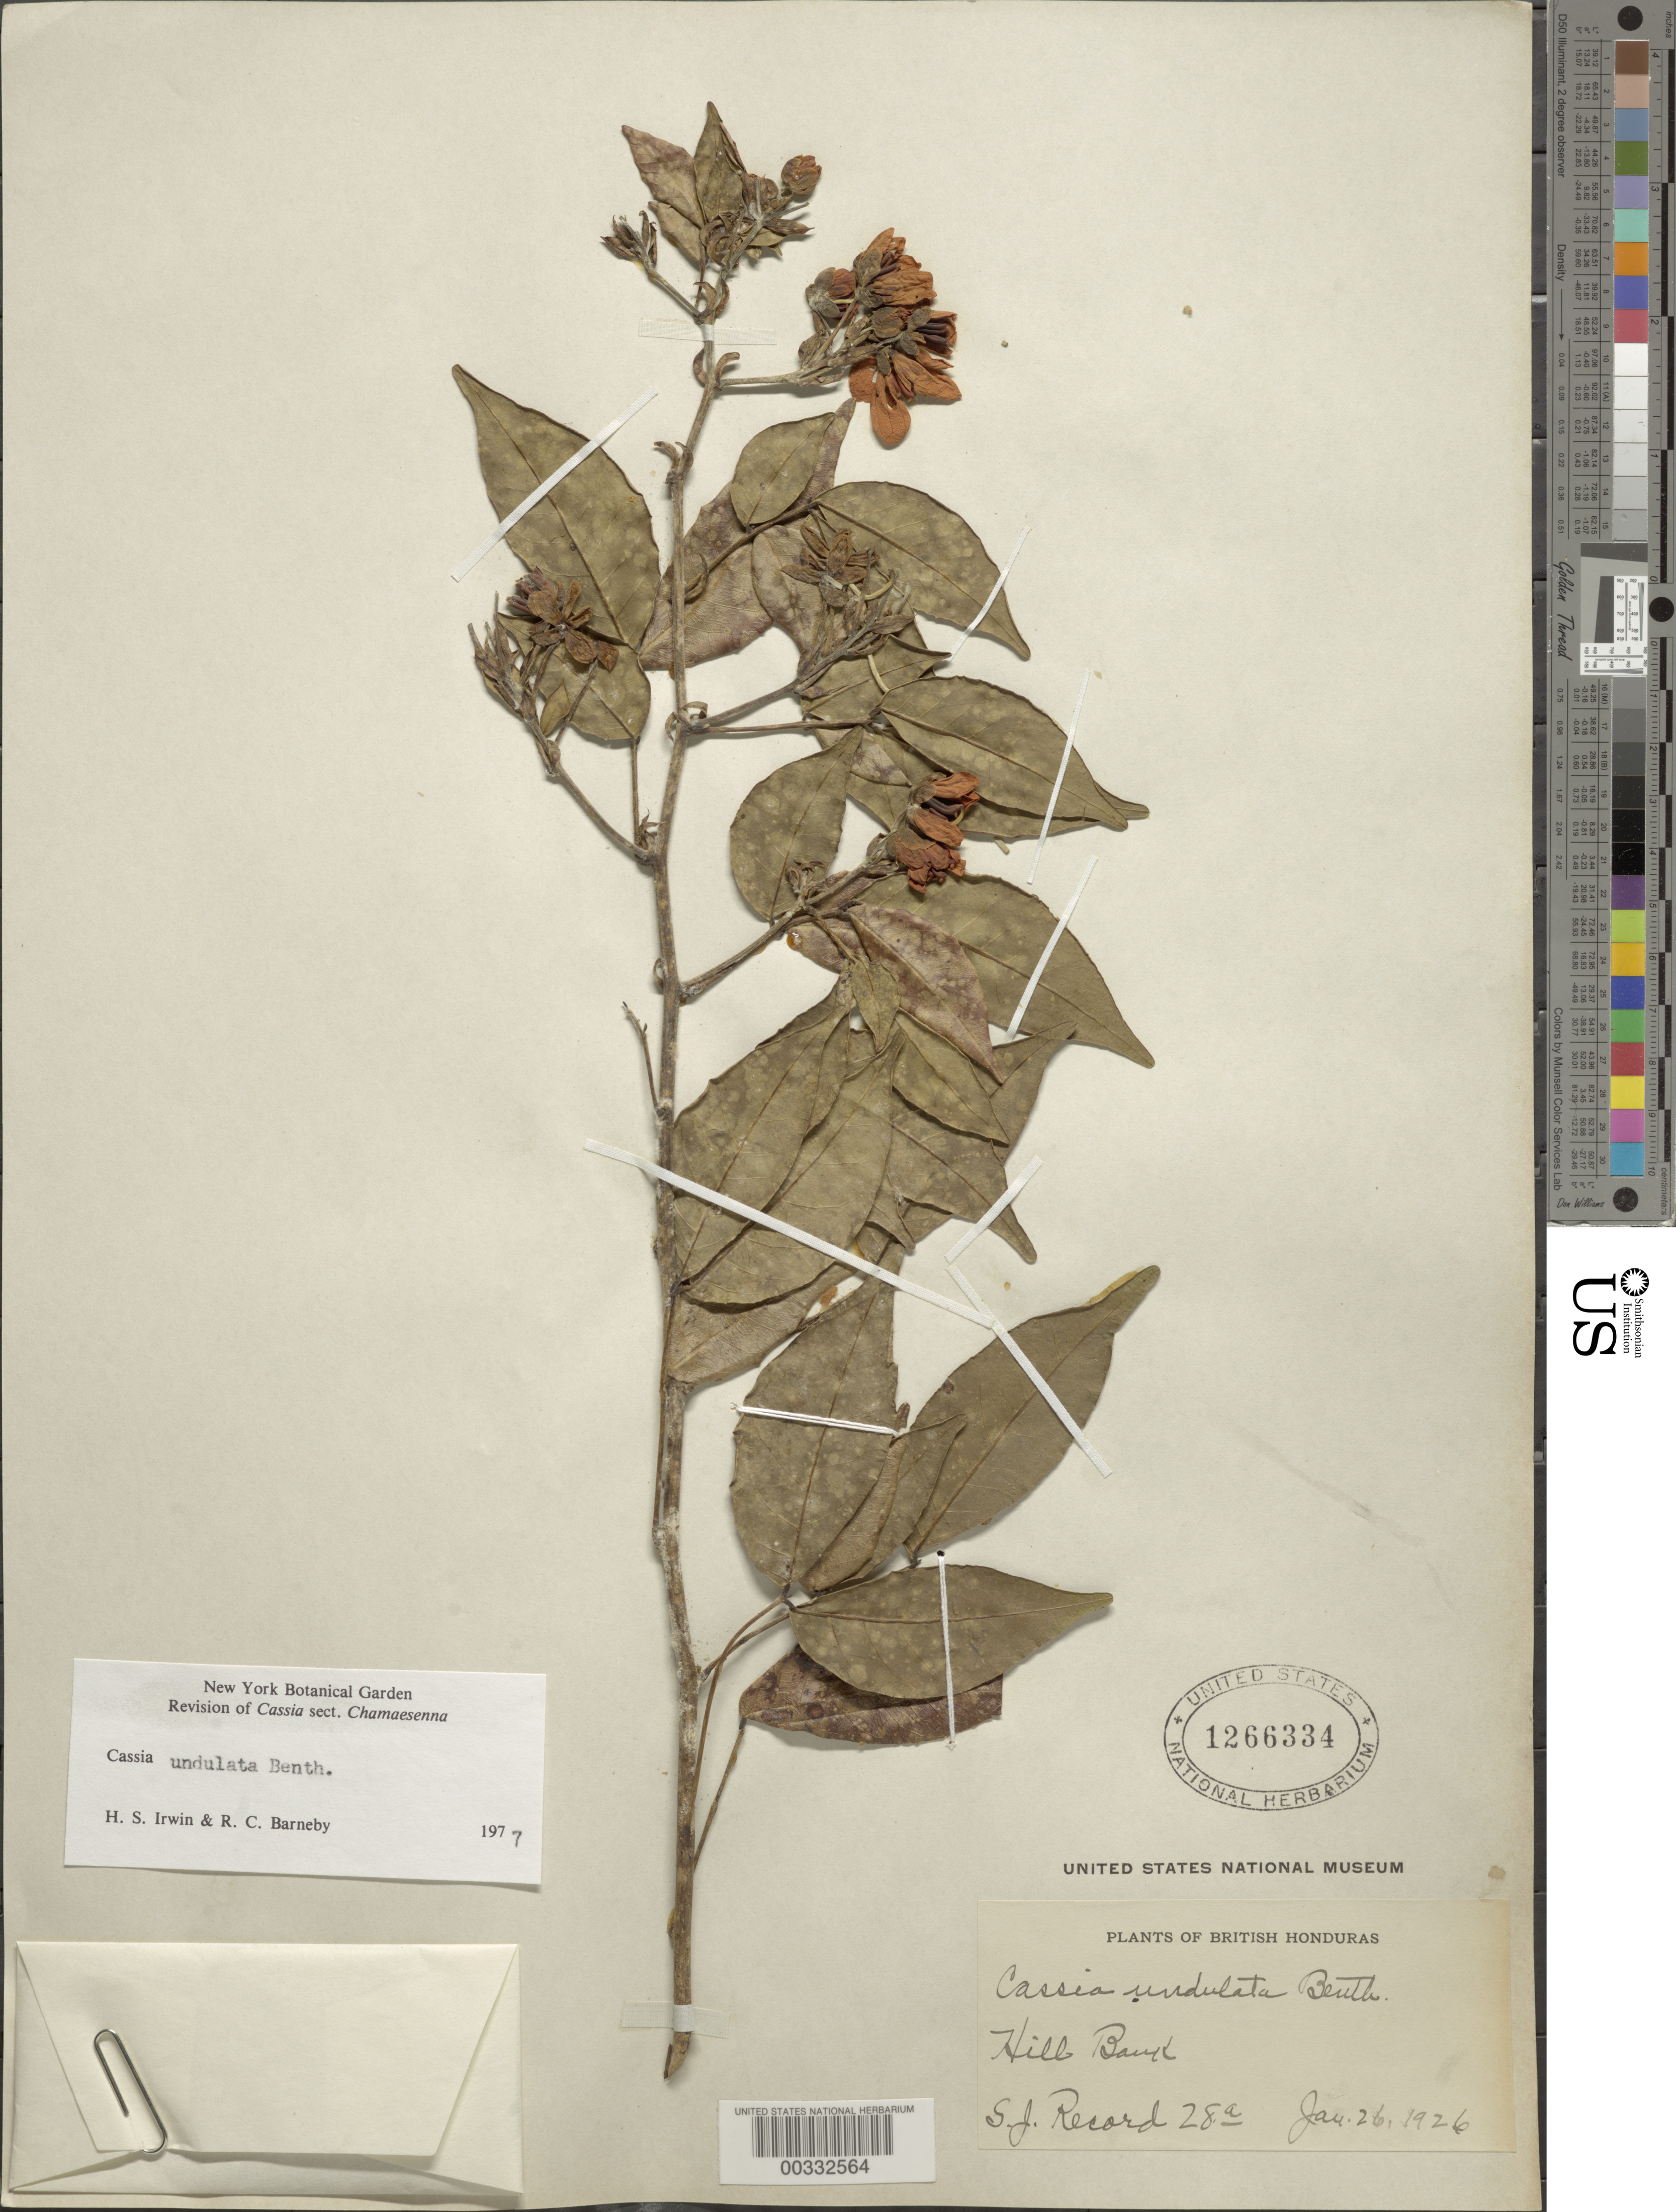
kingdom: Plantae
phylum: Tracheophyta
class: Magnoliopsida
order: Fabales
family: Fabaceae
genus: Senna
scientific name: Senna undulata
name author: (Benth.) H.S. Irwin & Barneby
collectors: S. J. Record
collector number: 28a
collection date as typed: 26 Jan 1926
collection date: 1926-01-26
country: Belize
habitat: Hill bank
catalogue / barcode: US 1266334